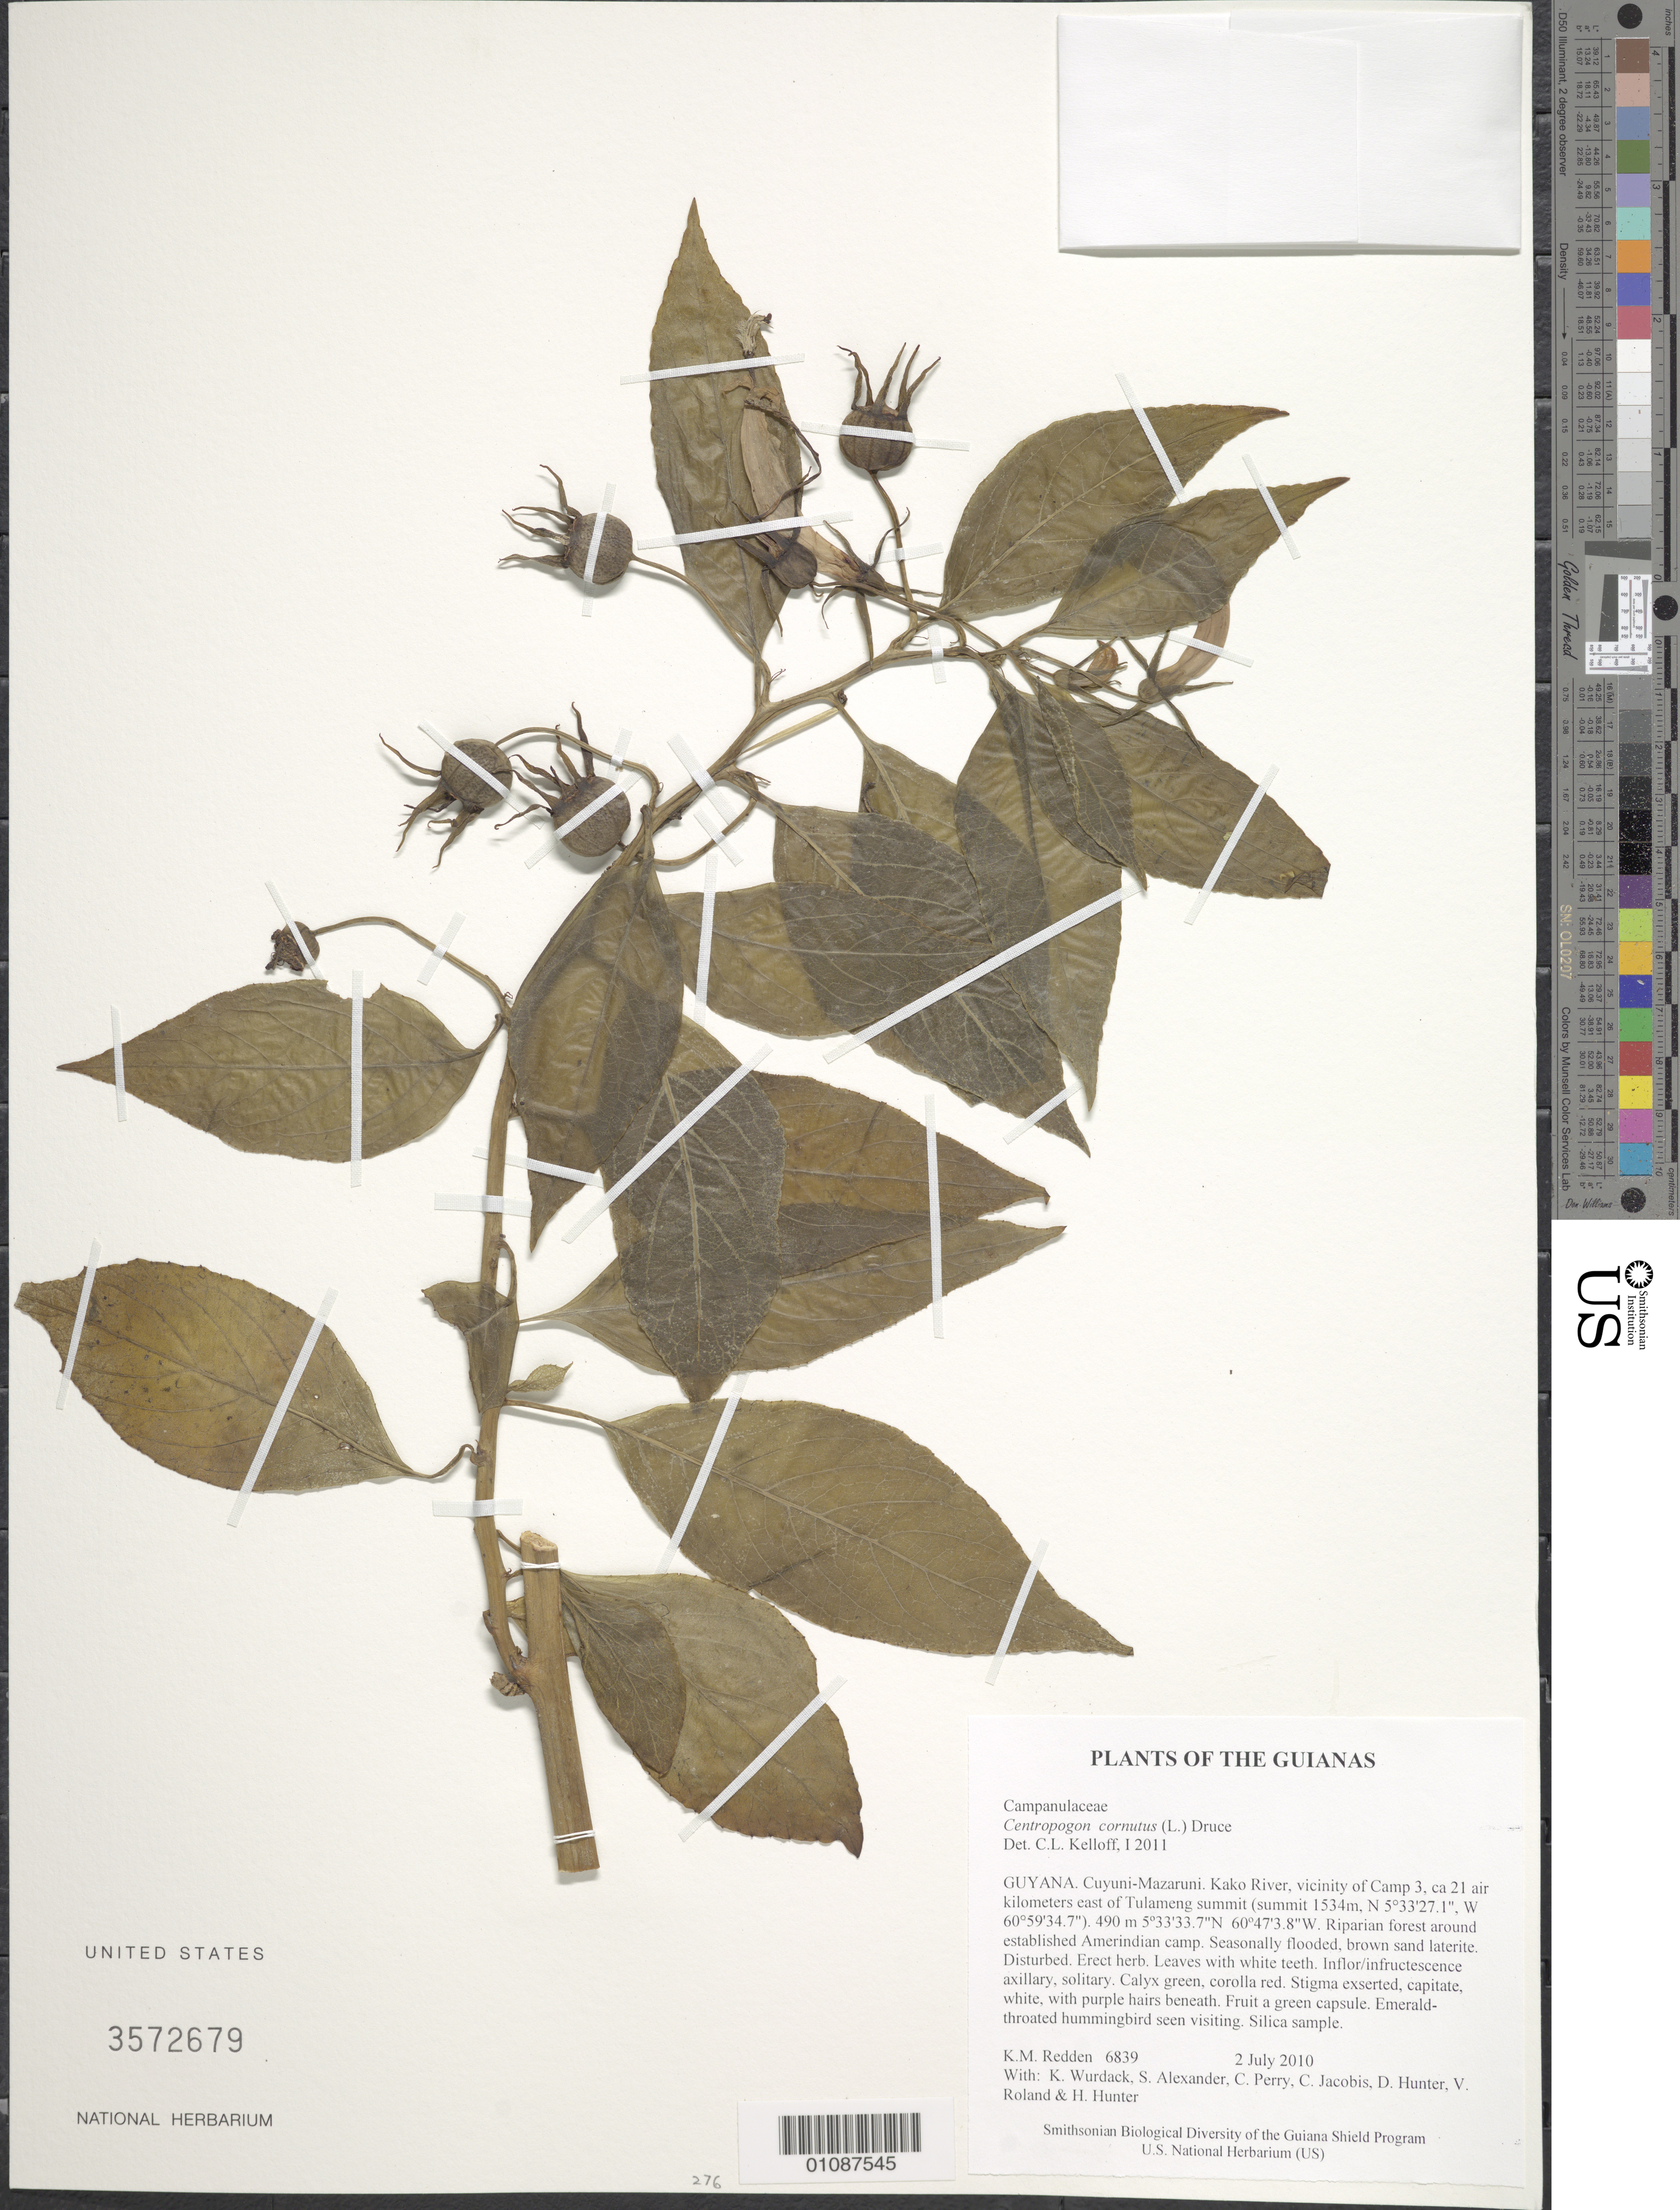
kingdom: Plantae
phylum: Tracheophyta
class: Magnoliopsida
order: Asterales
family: Campanulaceae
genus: Centropogon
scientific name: Centropogon cornutus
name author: (L.) Druce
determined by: Kelloff, Carol L., (US), Smithsonian Institution - National Museum of Natural History (UNITED STATES)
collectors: K. M. Redden, K. Wurdack, S. N. Alexander, C. Perry, C. Jacobis, D. Hunter, V. Roland & H. Hunter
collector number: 6839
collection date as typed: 2 July 2010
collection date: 2010-07-02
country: Guyana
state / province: Cuyuni-Mazaruni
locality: Kako River, vicinity of Camp 3, ca 21 air kilometers east of Tulameng summit (summit 1534m, N 5°33'27.1", W 60°59'34.7")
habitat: Riparian forest around established Amerindian camp. Seasonally flooded, brown sand laterite. Disturbed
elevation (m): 490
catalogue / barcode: US 3572679